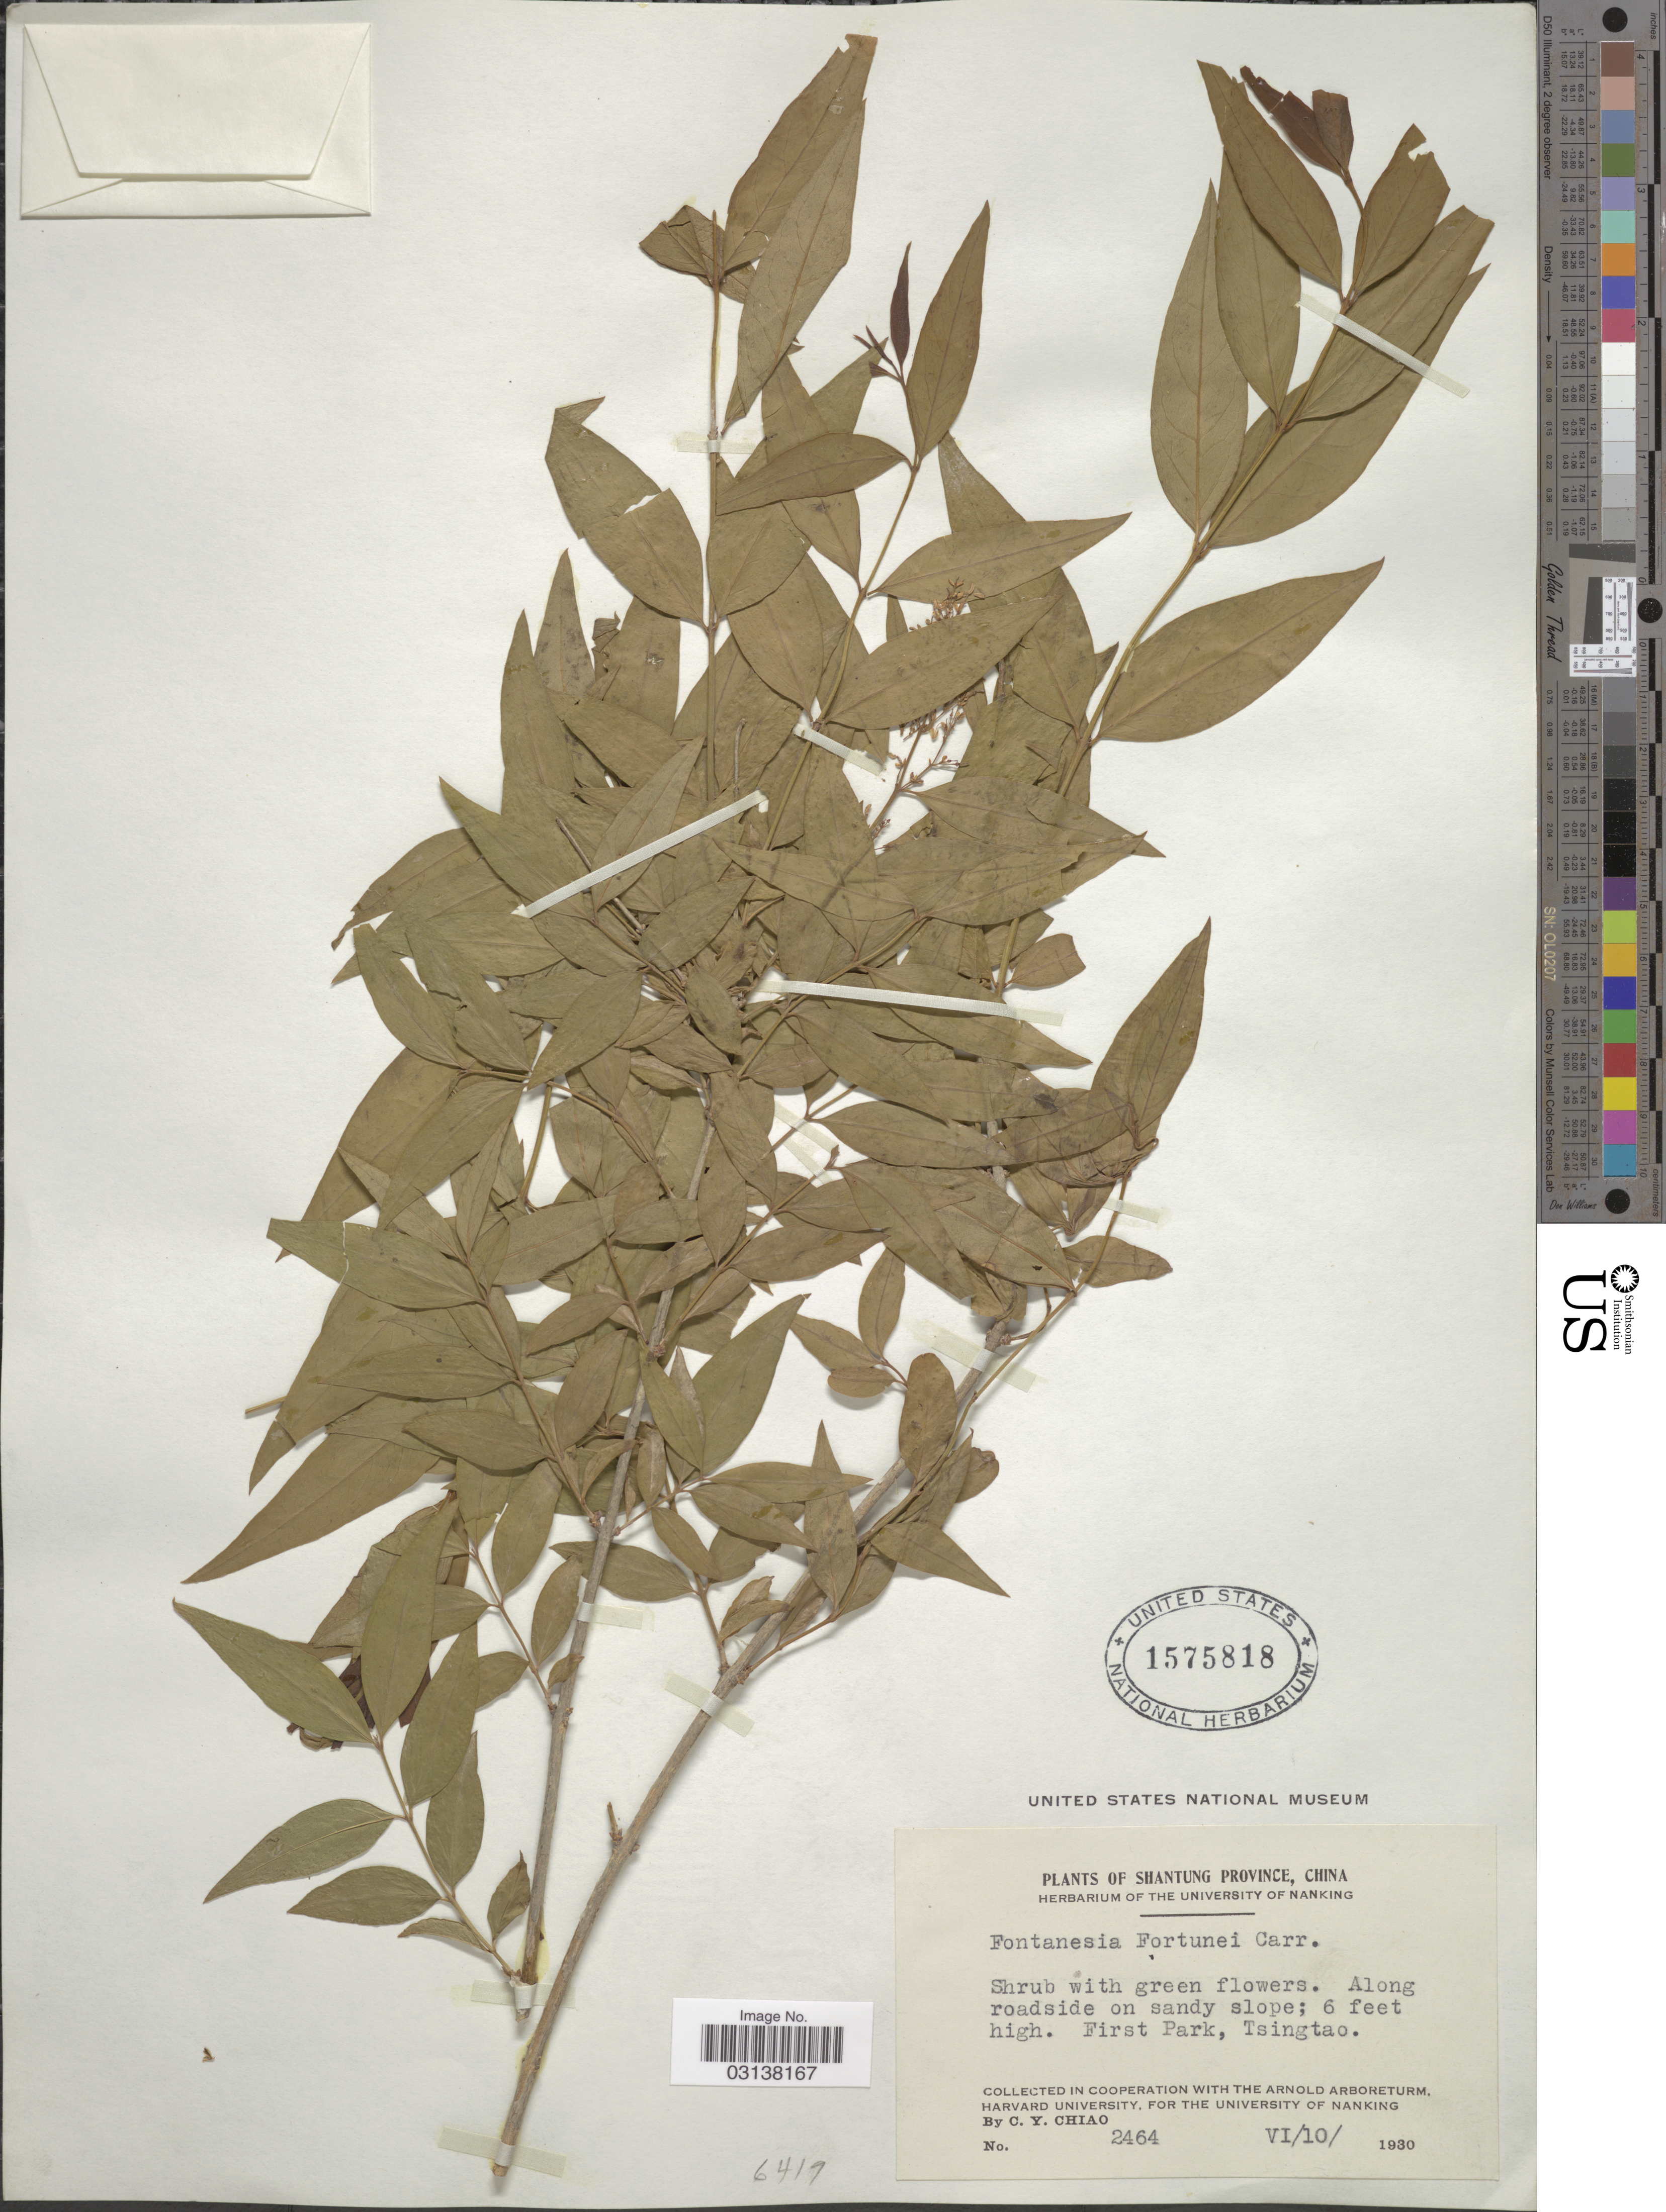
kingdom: Plantae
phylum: Tracheophyta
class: Magnoliopsida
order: Lamiales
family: Oleaceae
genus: Fontanesia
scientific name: Fontanesia fortunei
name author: Carrière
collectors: C. Y. Chiao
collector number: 2464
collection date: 1930-06-10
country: China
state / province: Shandong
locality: Shantung Province. First Park, Tsingtao.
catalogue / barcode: US 1575818